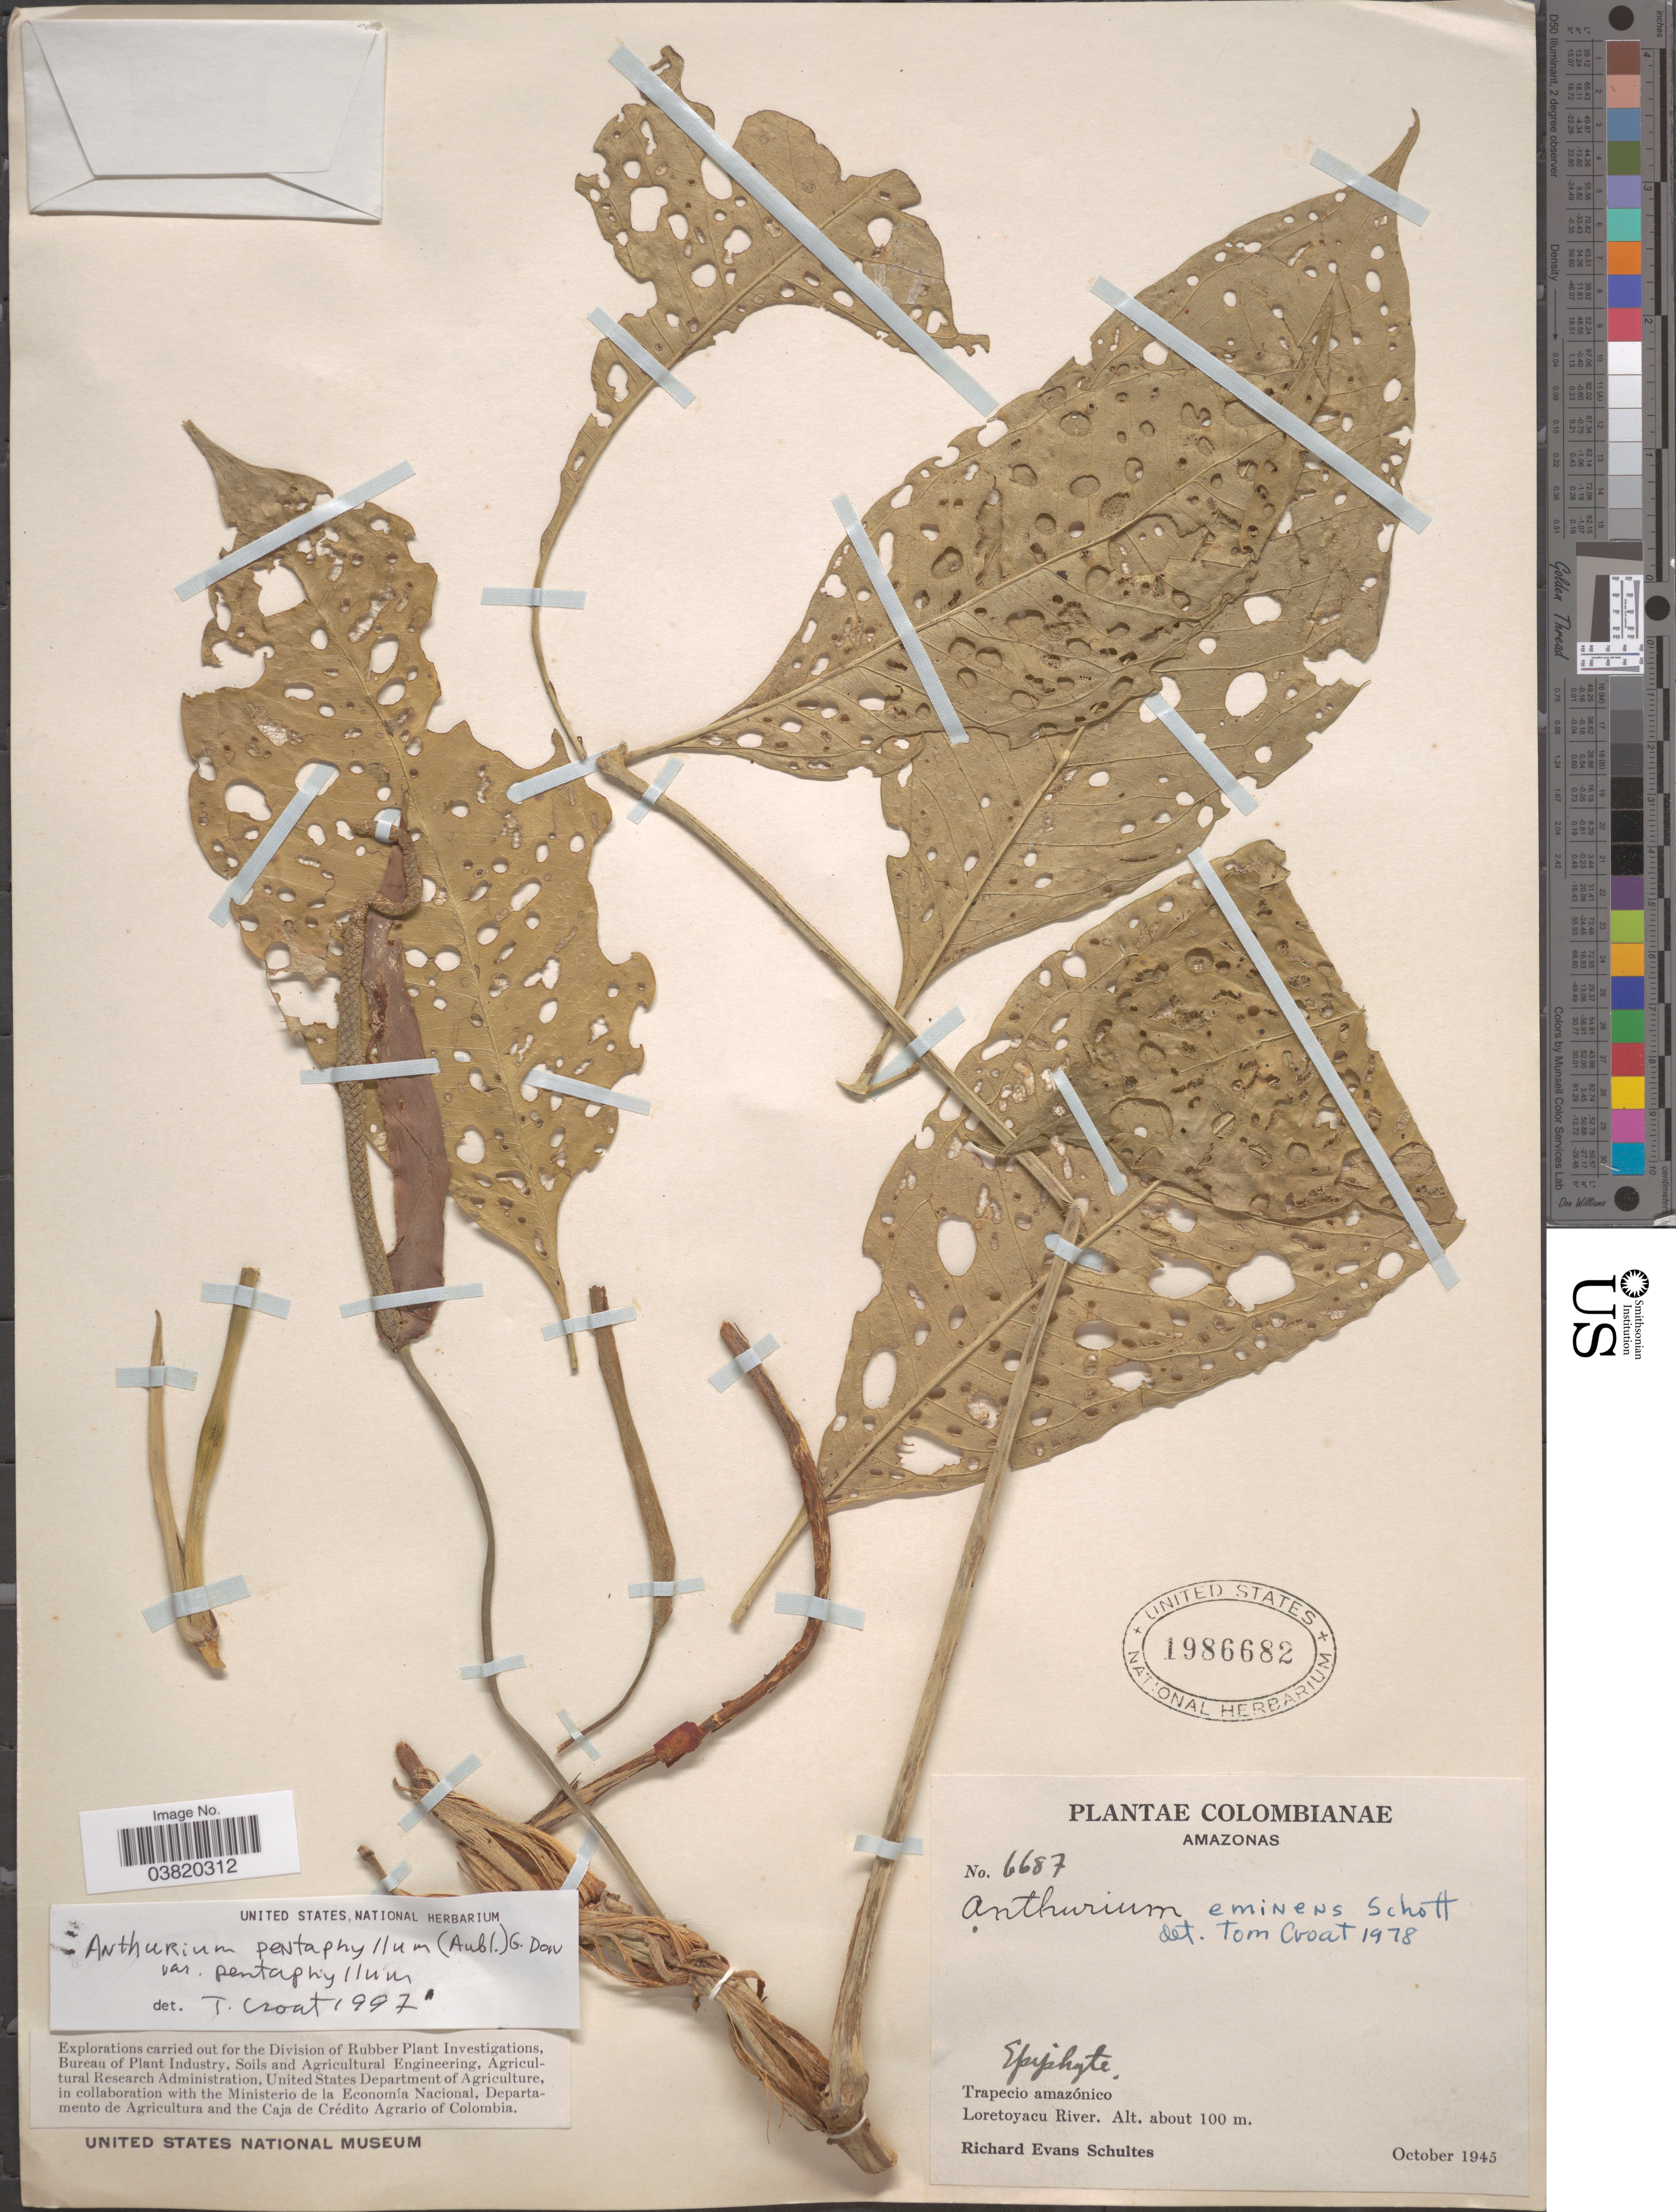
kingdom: Plantae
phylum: Tracheophyta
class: Liliopsida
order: Alismatales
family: Araceae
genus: Anthurium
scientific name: Anthurium pentaphyllum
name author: (Aubl.) G. Don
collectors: R. E. Schultes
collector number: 6687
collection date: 1945-10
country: Colombia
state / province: Amazônas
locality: Trapecio amazónico. Loretoyacu River.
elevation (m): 100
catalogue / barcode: US 1986682